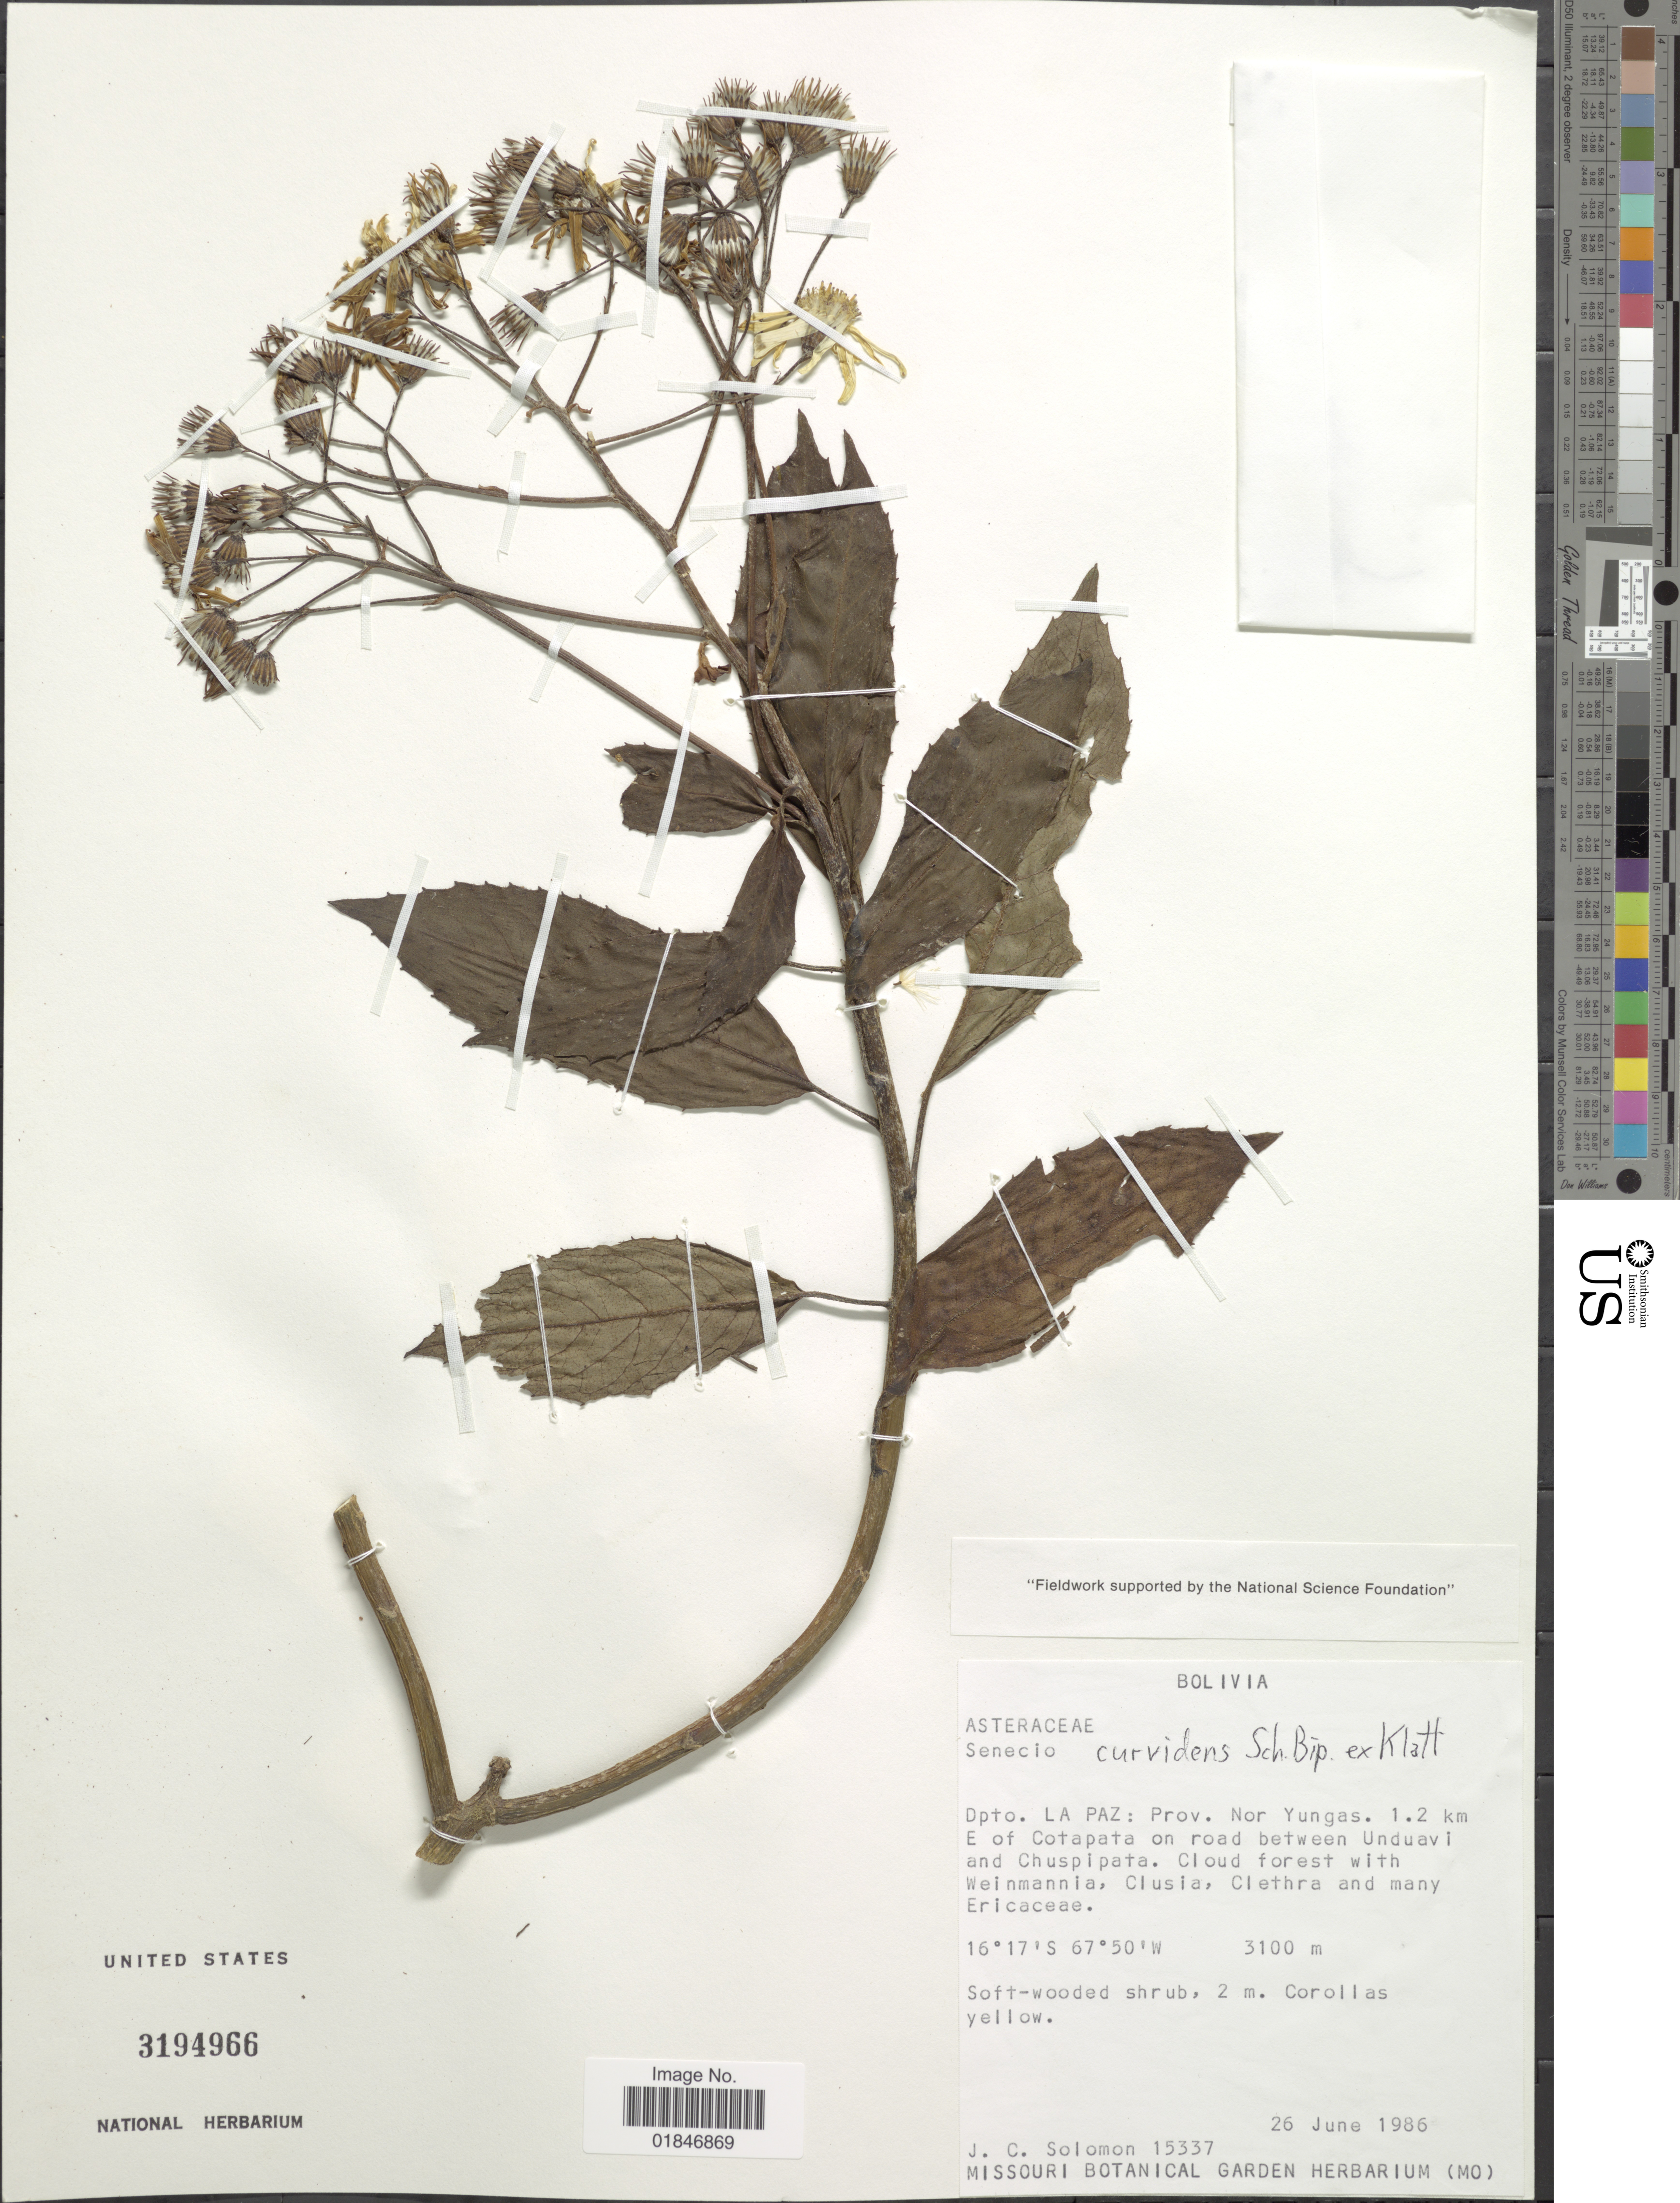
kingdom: Plantae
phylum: Tracheophyta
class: Magnoliopsida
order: Asterales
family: Asteraceae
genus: Dendrophorbium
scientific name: Dendrophorbium curvidens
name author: (Sch. Bip. ex Klatt) C. Jeffrey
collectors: J. C. Solomon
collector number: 15337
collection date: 1986-06-26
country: Bolivia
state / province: La Paz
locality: Prov. Nor Yungas. 1.2 km E of Cotapata on road between Unduavi and Chuspipata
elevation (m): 3100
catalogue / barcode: US 3194966